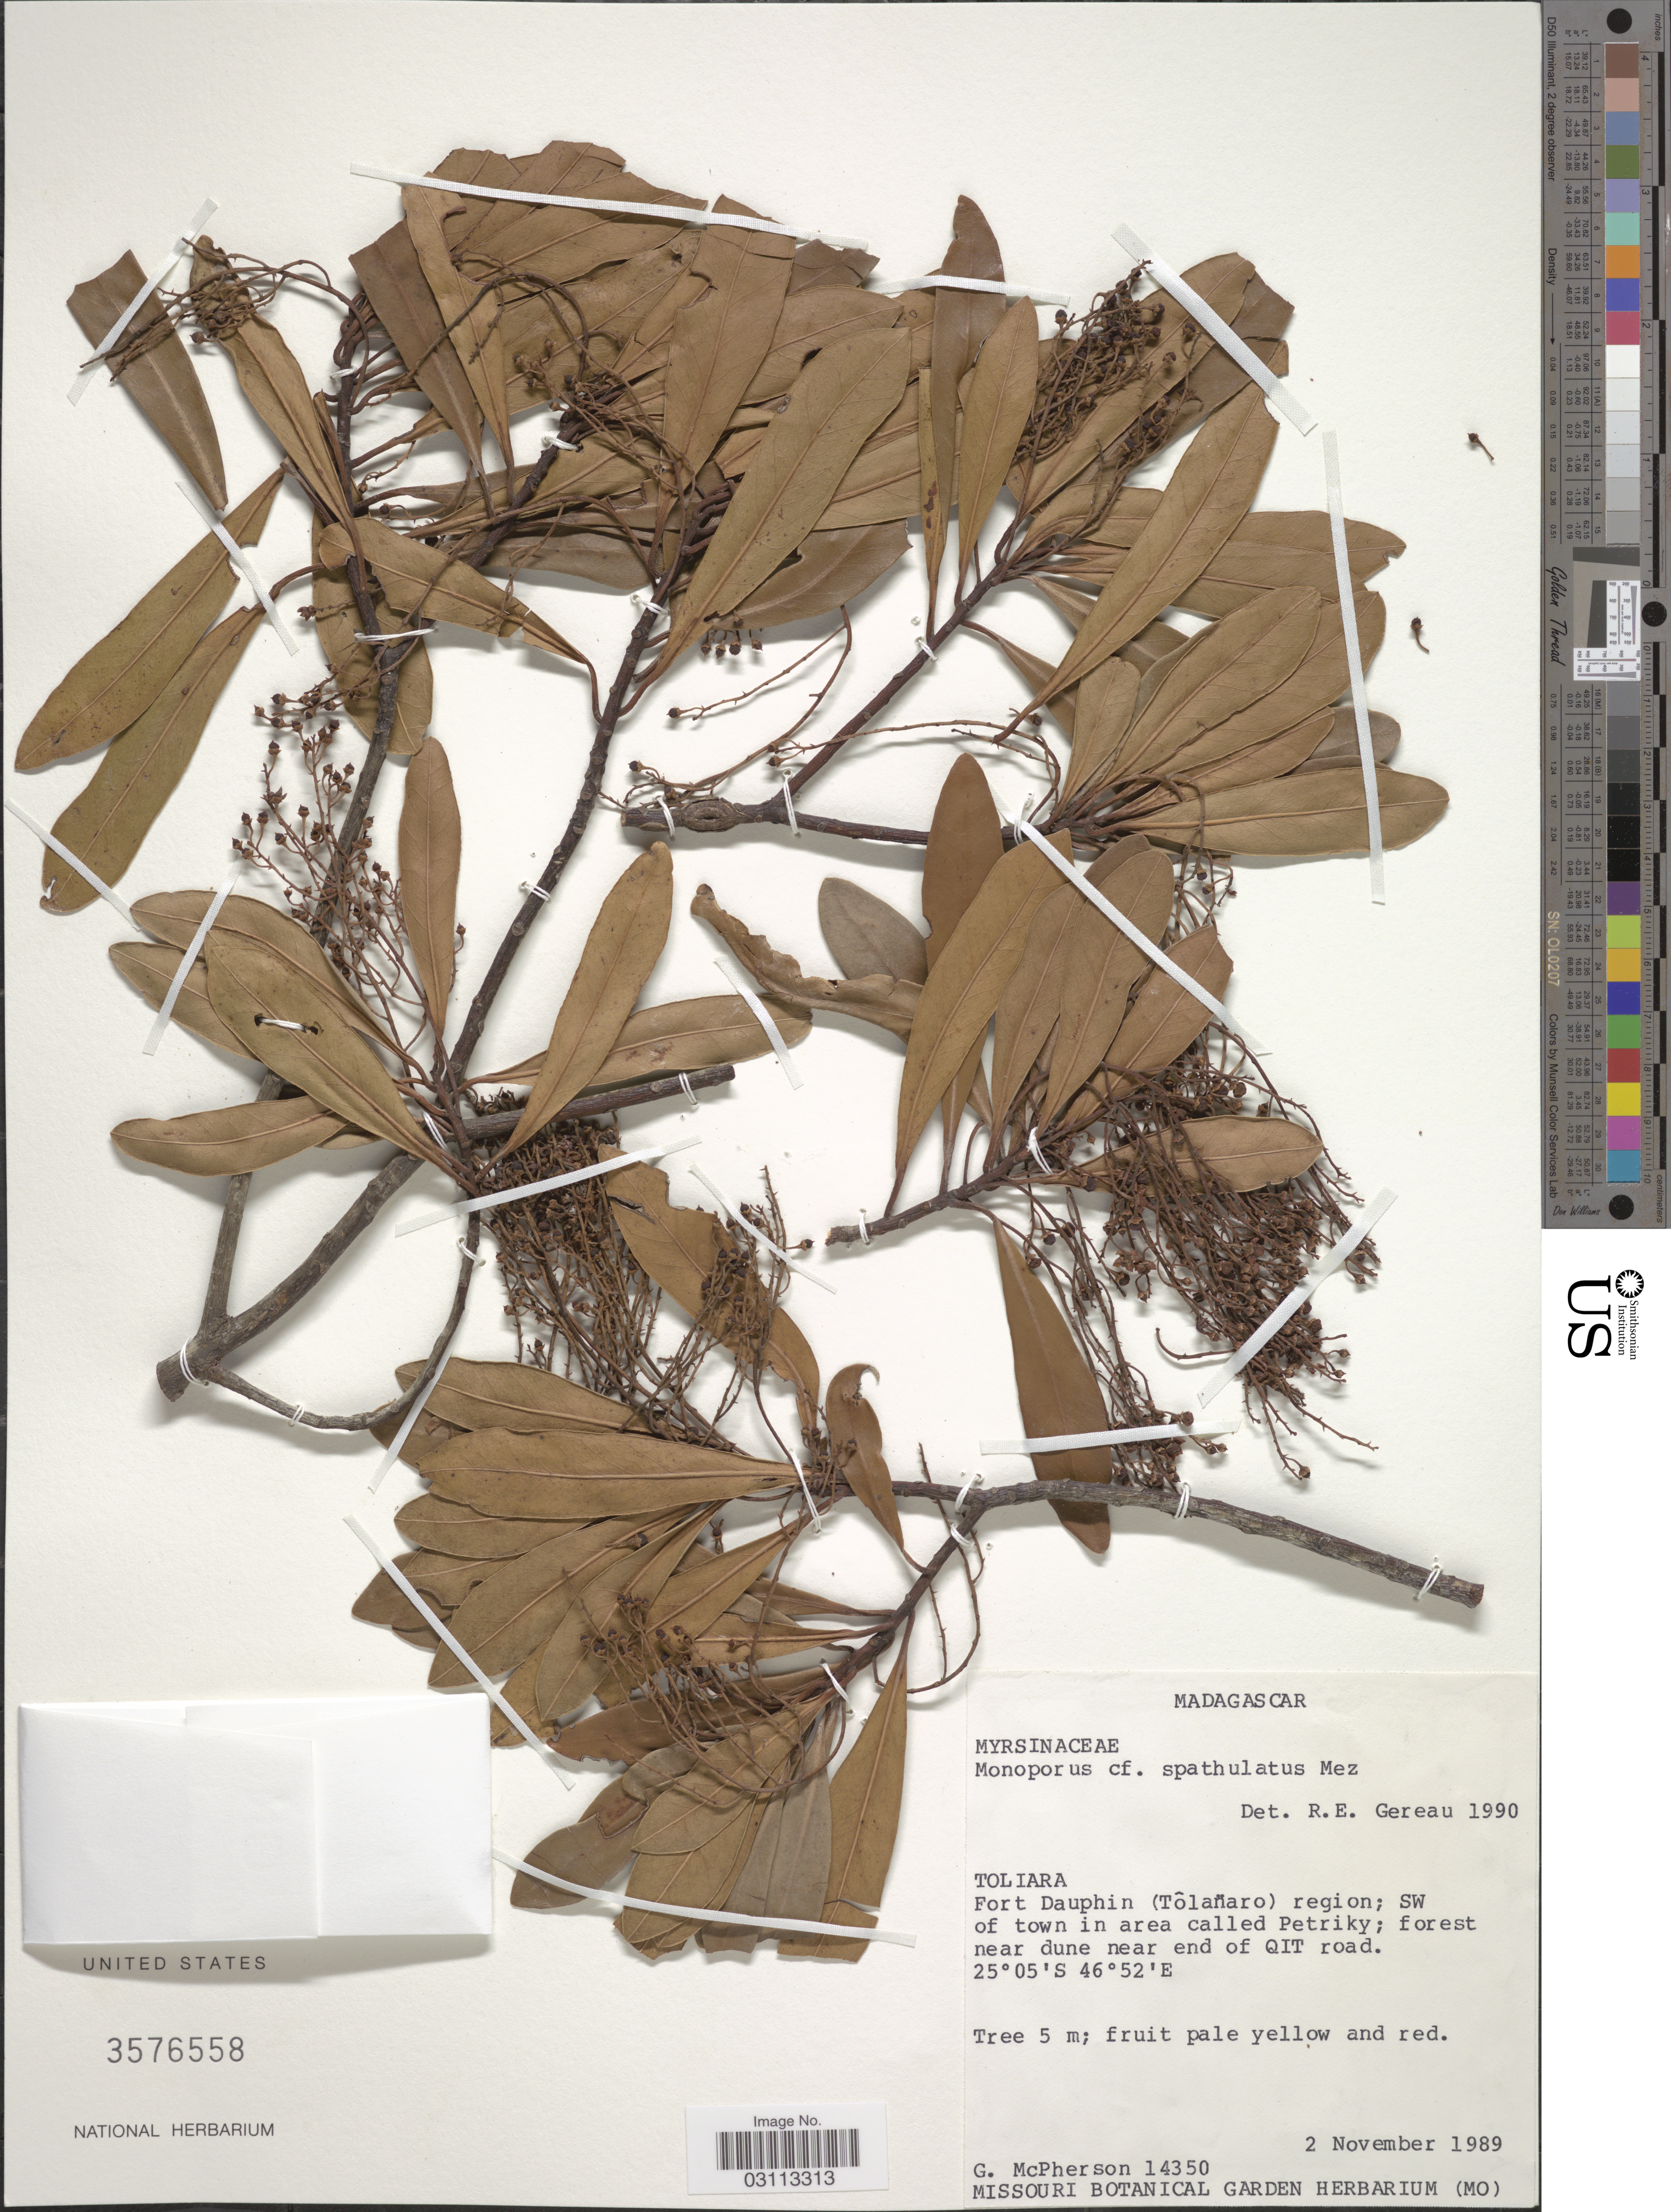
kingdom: Plantae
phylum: Tracheophyta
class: Magnoliopsida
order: Ericales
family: Primulaceae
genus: Monoporus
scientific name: Monoporus spathulatus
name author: Mez in Engl.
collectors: G. McPherson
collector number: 14350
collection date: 1989-11-02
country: Madagascar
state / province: Anosy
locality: Fort Dauphin (Tôlañaro) region; SW of town in area called Petriky; forest near dune near end of QIT road.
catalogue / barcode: US 3576558